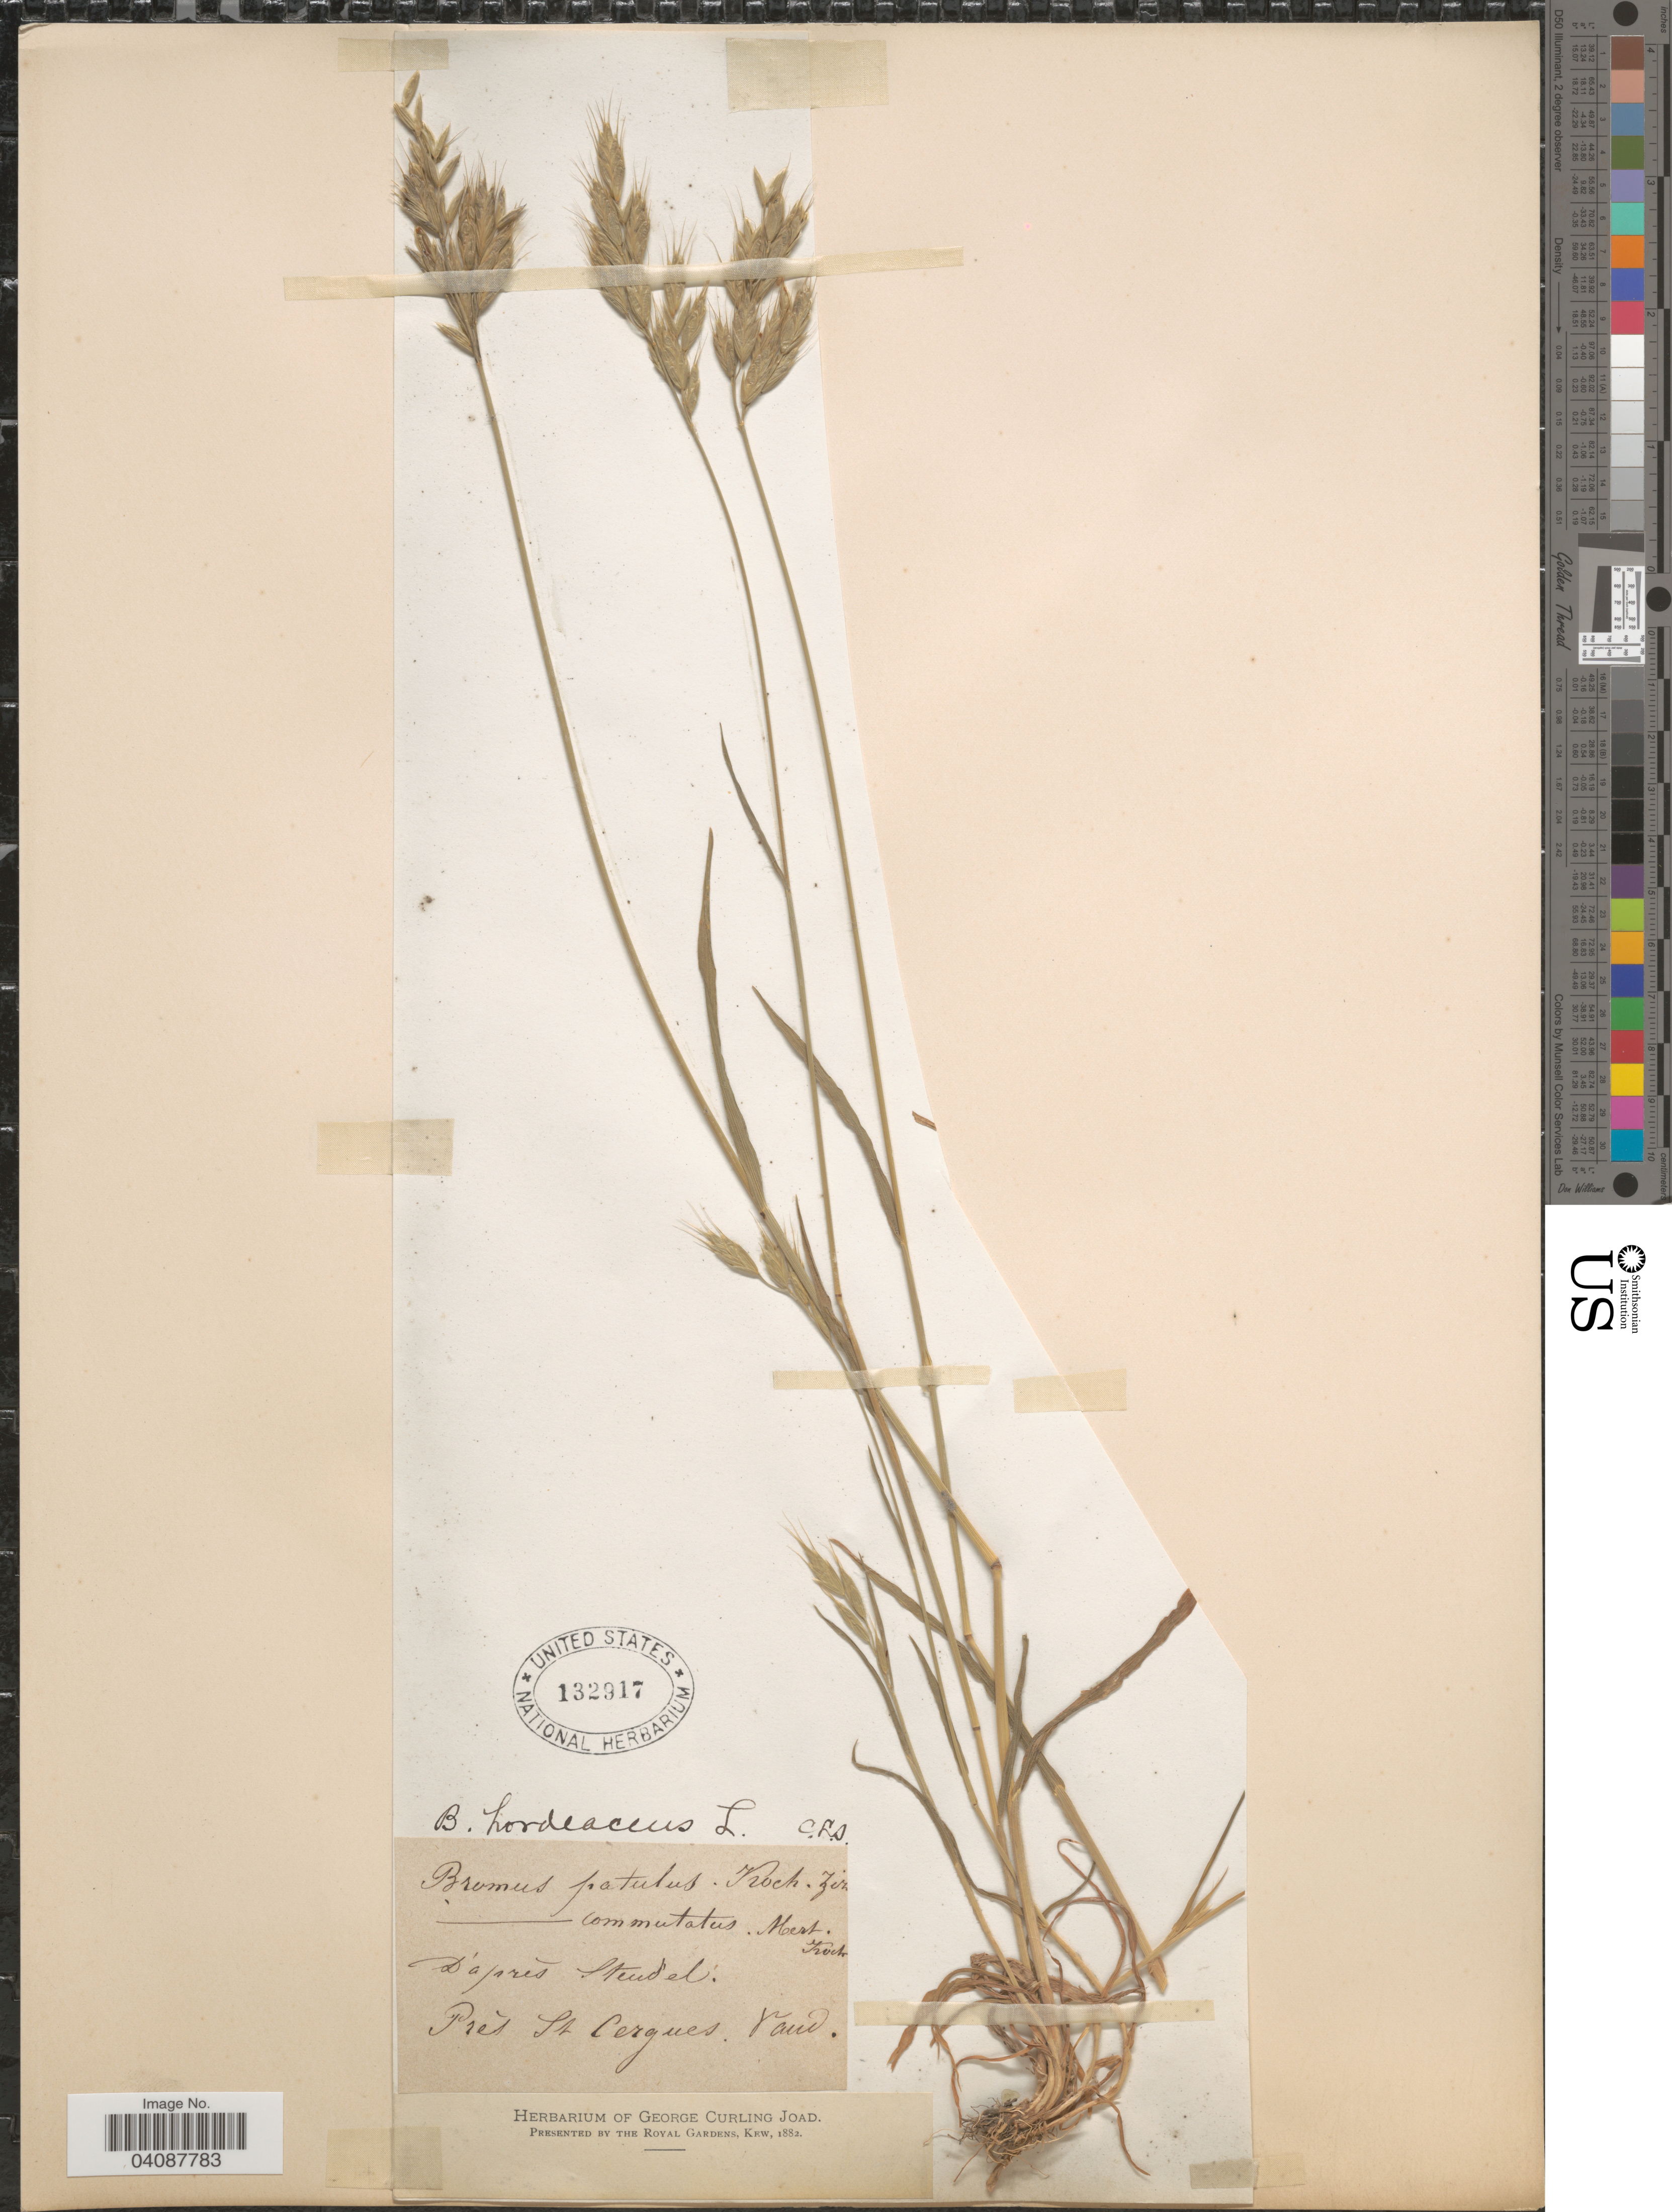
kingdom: Plantae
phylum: Tracheophyta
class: Liliopsida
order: Poales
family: Poaceae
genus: Bromus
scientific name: Bromus hordeaceus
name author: L.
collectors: -- Koch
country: Switzerland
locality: Près St Cergues.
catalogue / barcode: US 132917